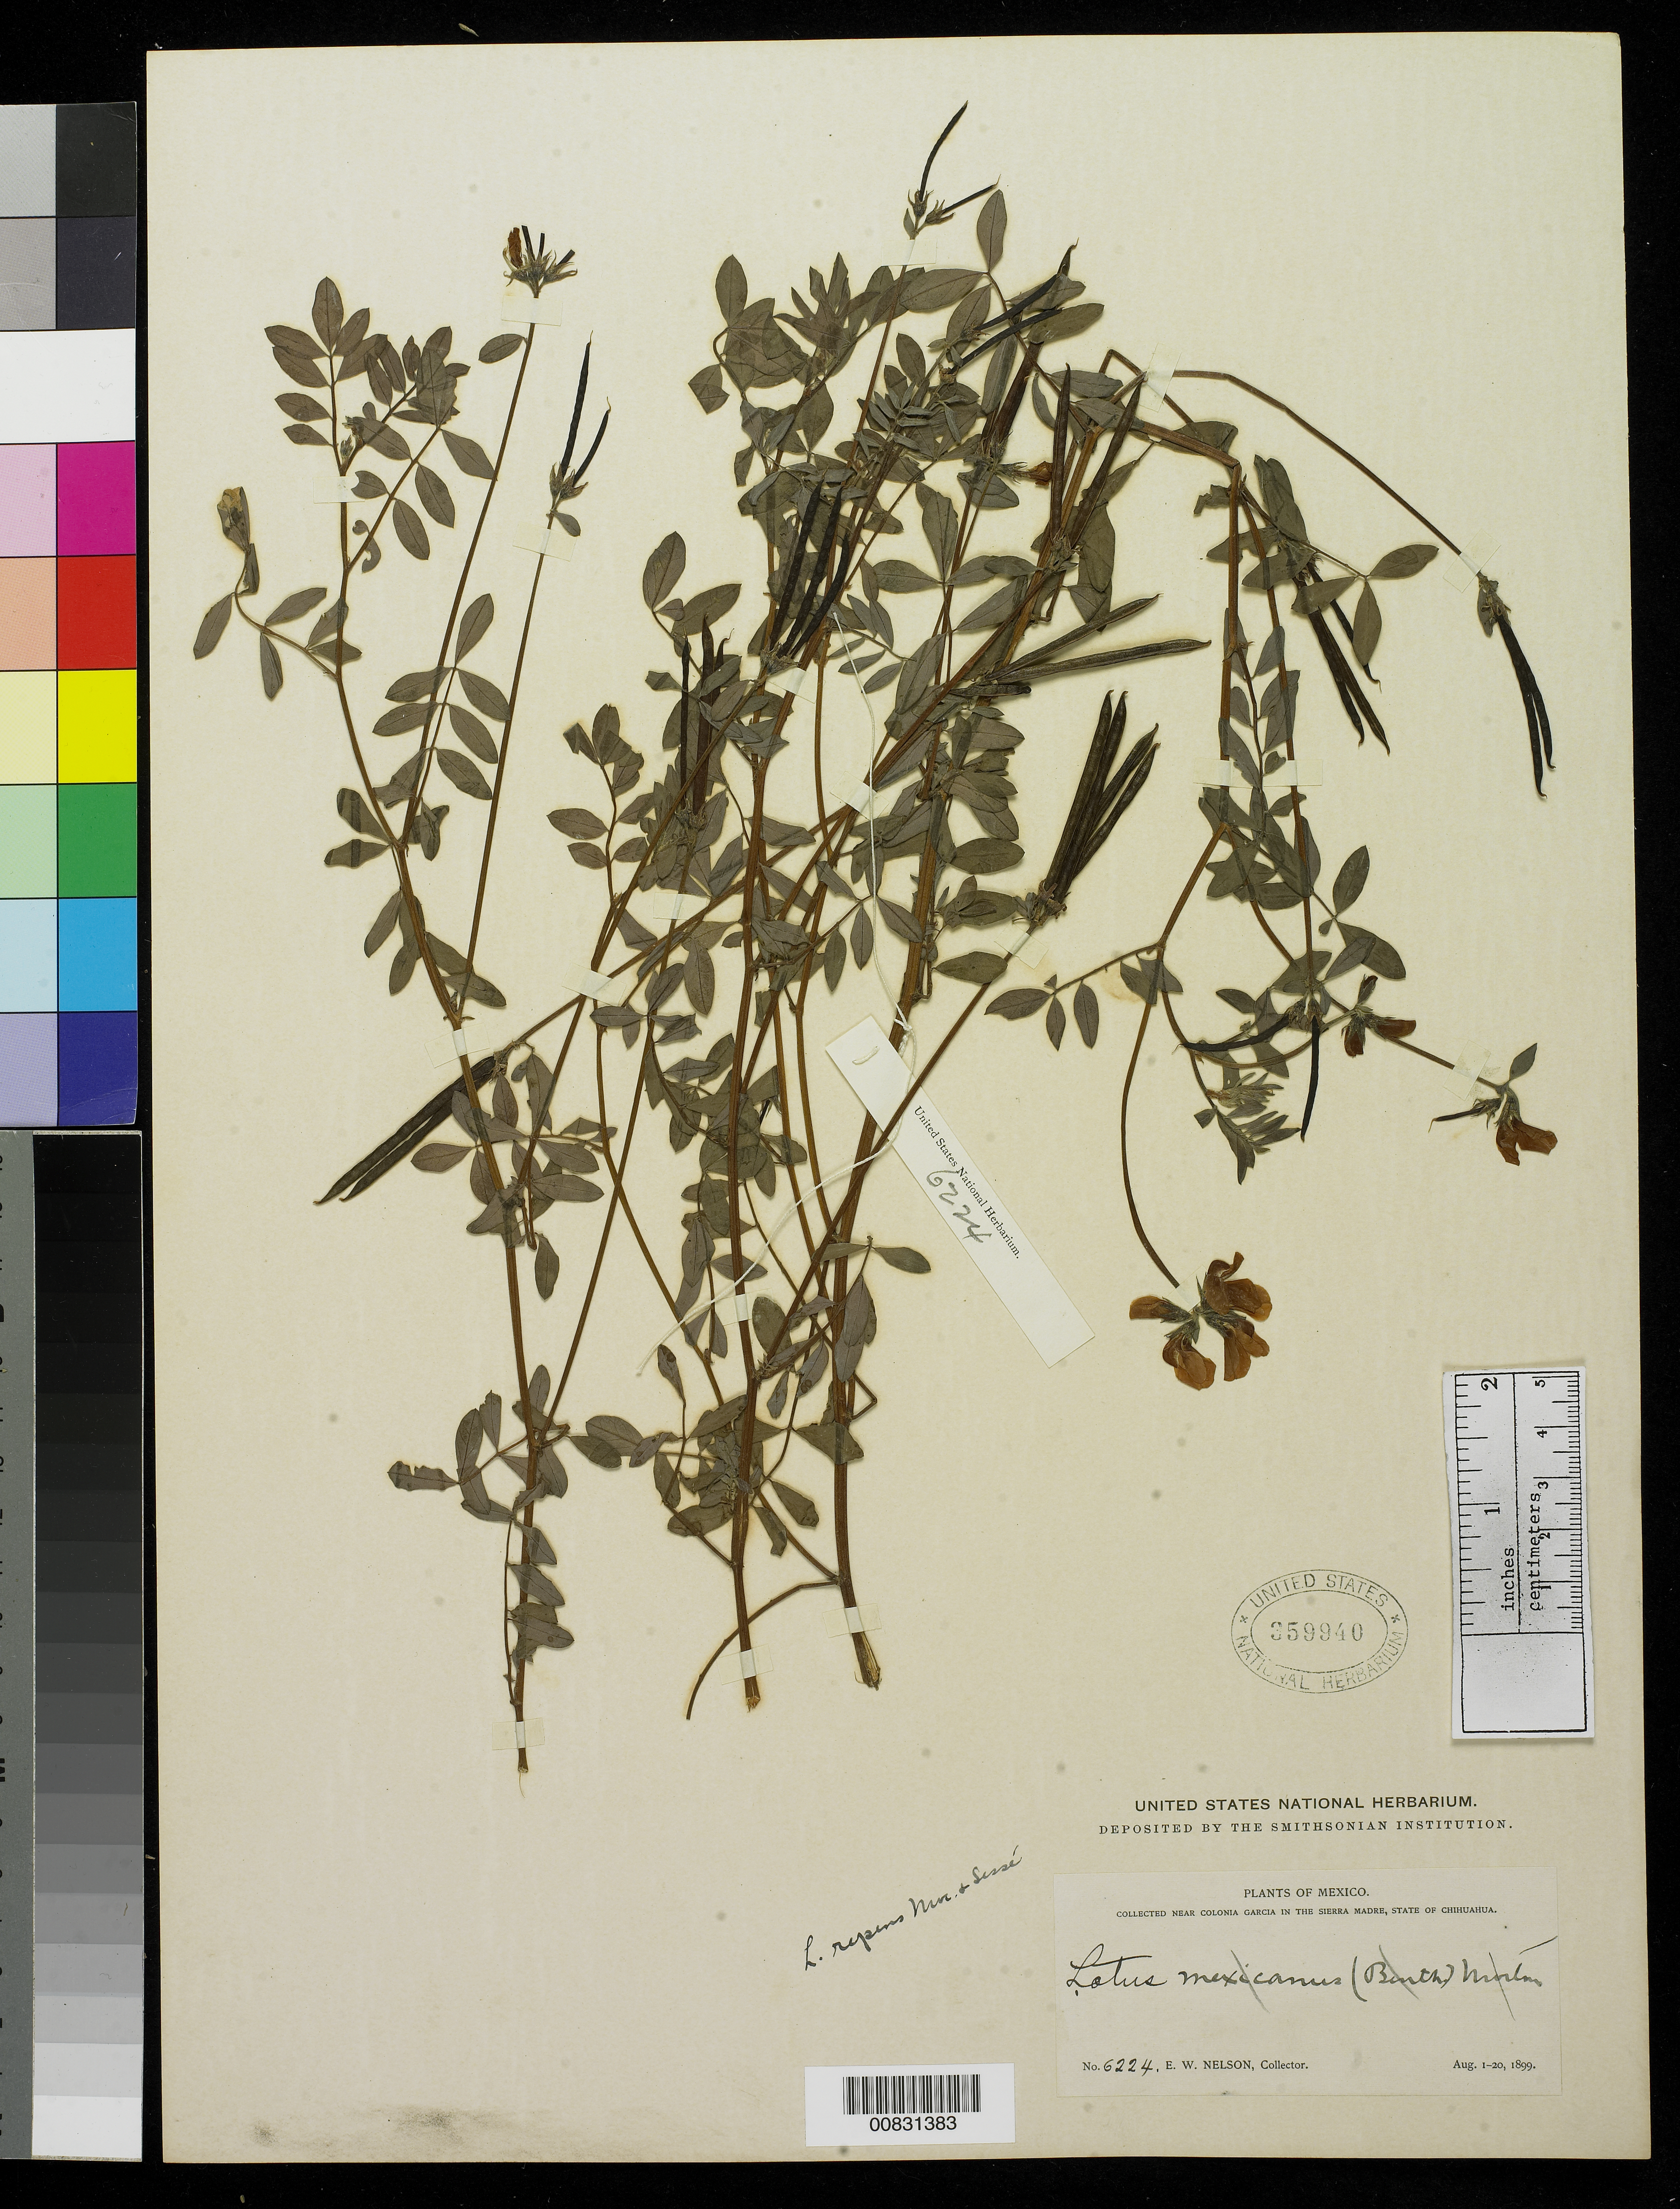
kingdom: Plantae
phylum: Tracheophyta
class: Magnoliopsida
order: Fabales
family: Fabaceae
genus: Hosackia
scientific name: Hosackia repens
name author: G. Don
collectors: E. W. Nelson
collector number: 6224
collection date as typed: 01 Aug 1899 to 20 Aug 1899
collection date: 1899-08-01/1899-08-20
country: Mexico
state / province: Chihuahua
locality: Near Colonia García in the Sierra Madre, Chihuahua.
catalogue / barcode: US 359940